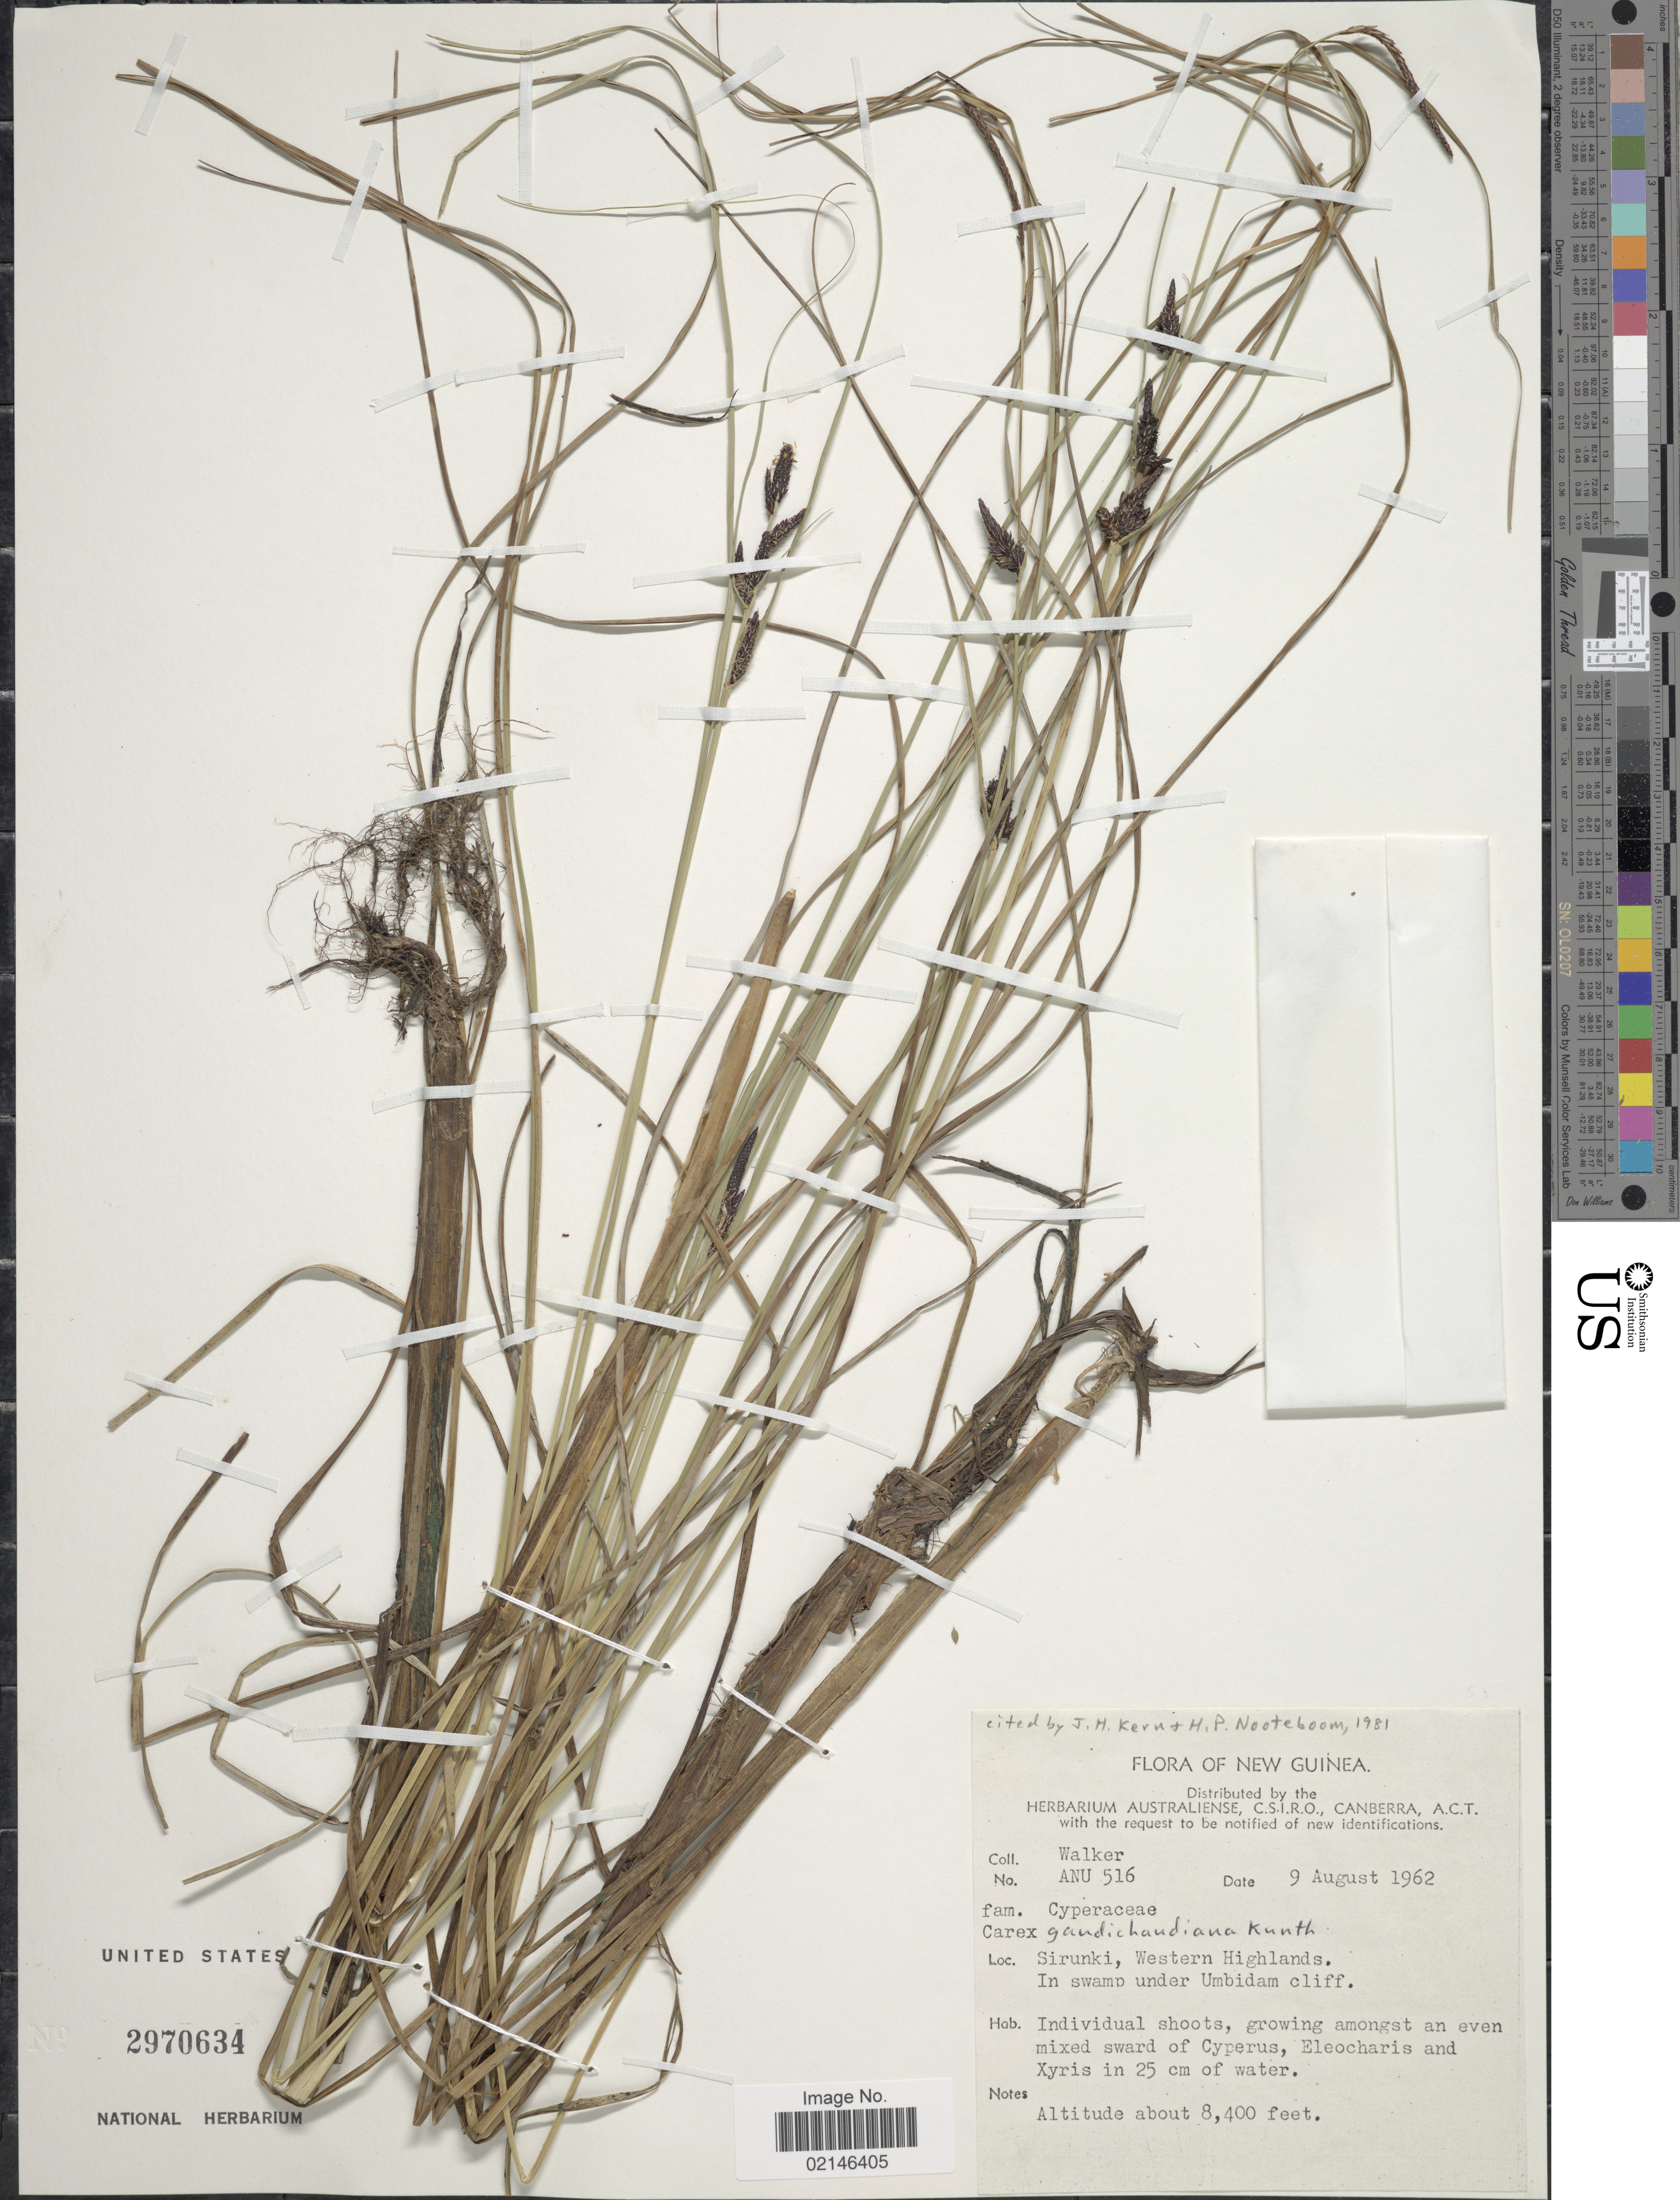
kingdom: Plantae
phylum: Tracheophyta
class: Liliopsida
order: Poales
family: Cyperaceae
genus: Carex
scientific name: Carex gaudichaudiana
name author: Kunth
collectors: -. Walker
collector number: ANU 516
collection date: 1962-08-09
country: Papua New Guinea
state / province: Western Highlands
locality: New Guinea, Sirunki, Western Highlands.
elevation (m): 2560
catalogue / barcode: US 2970634